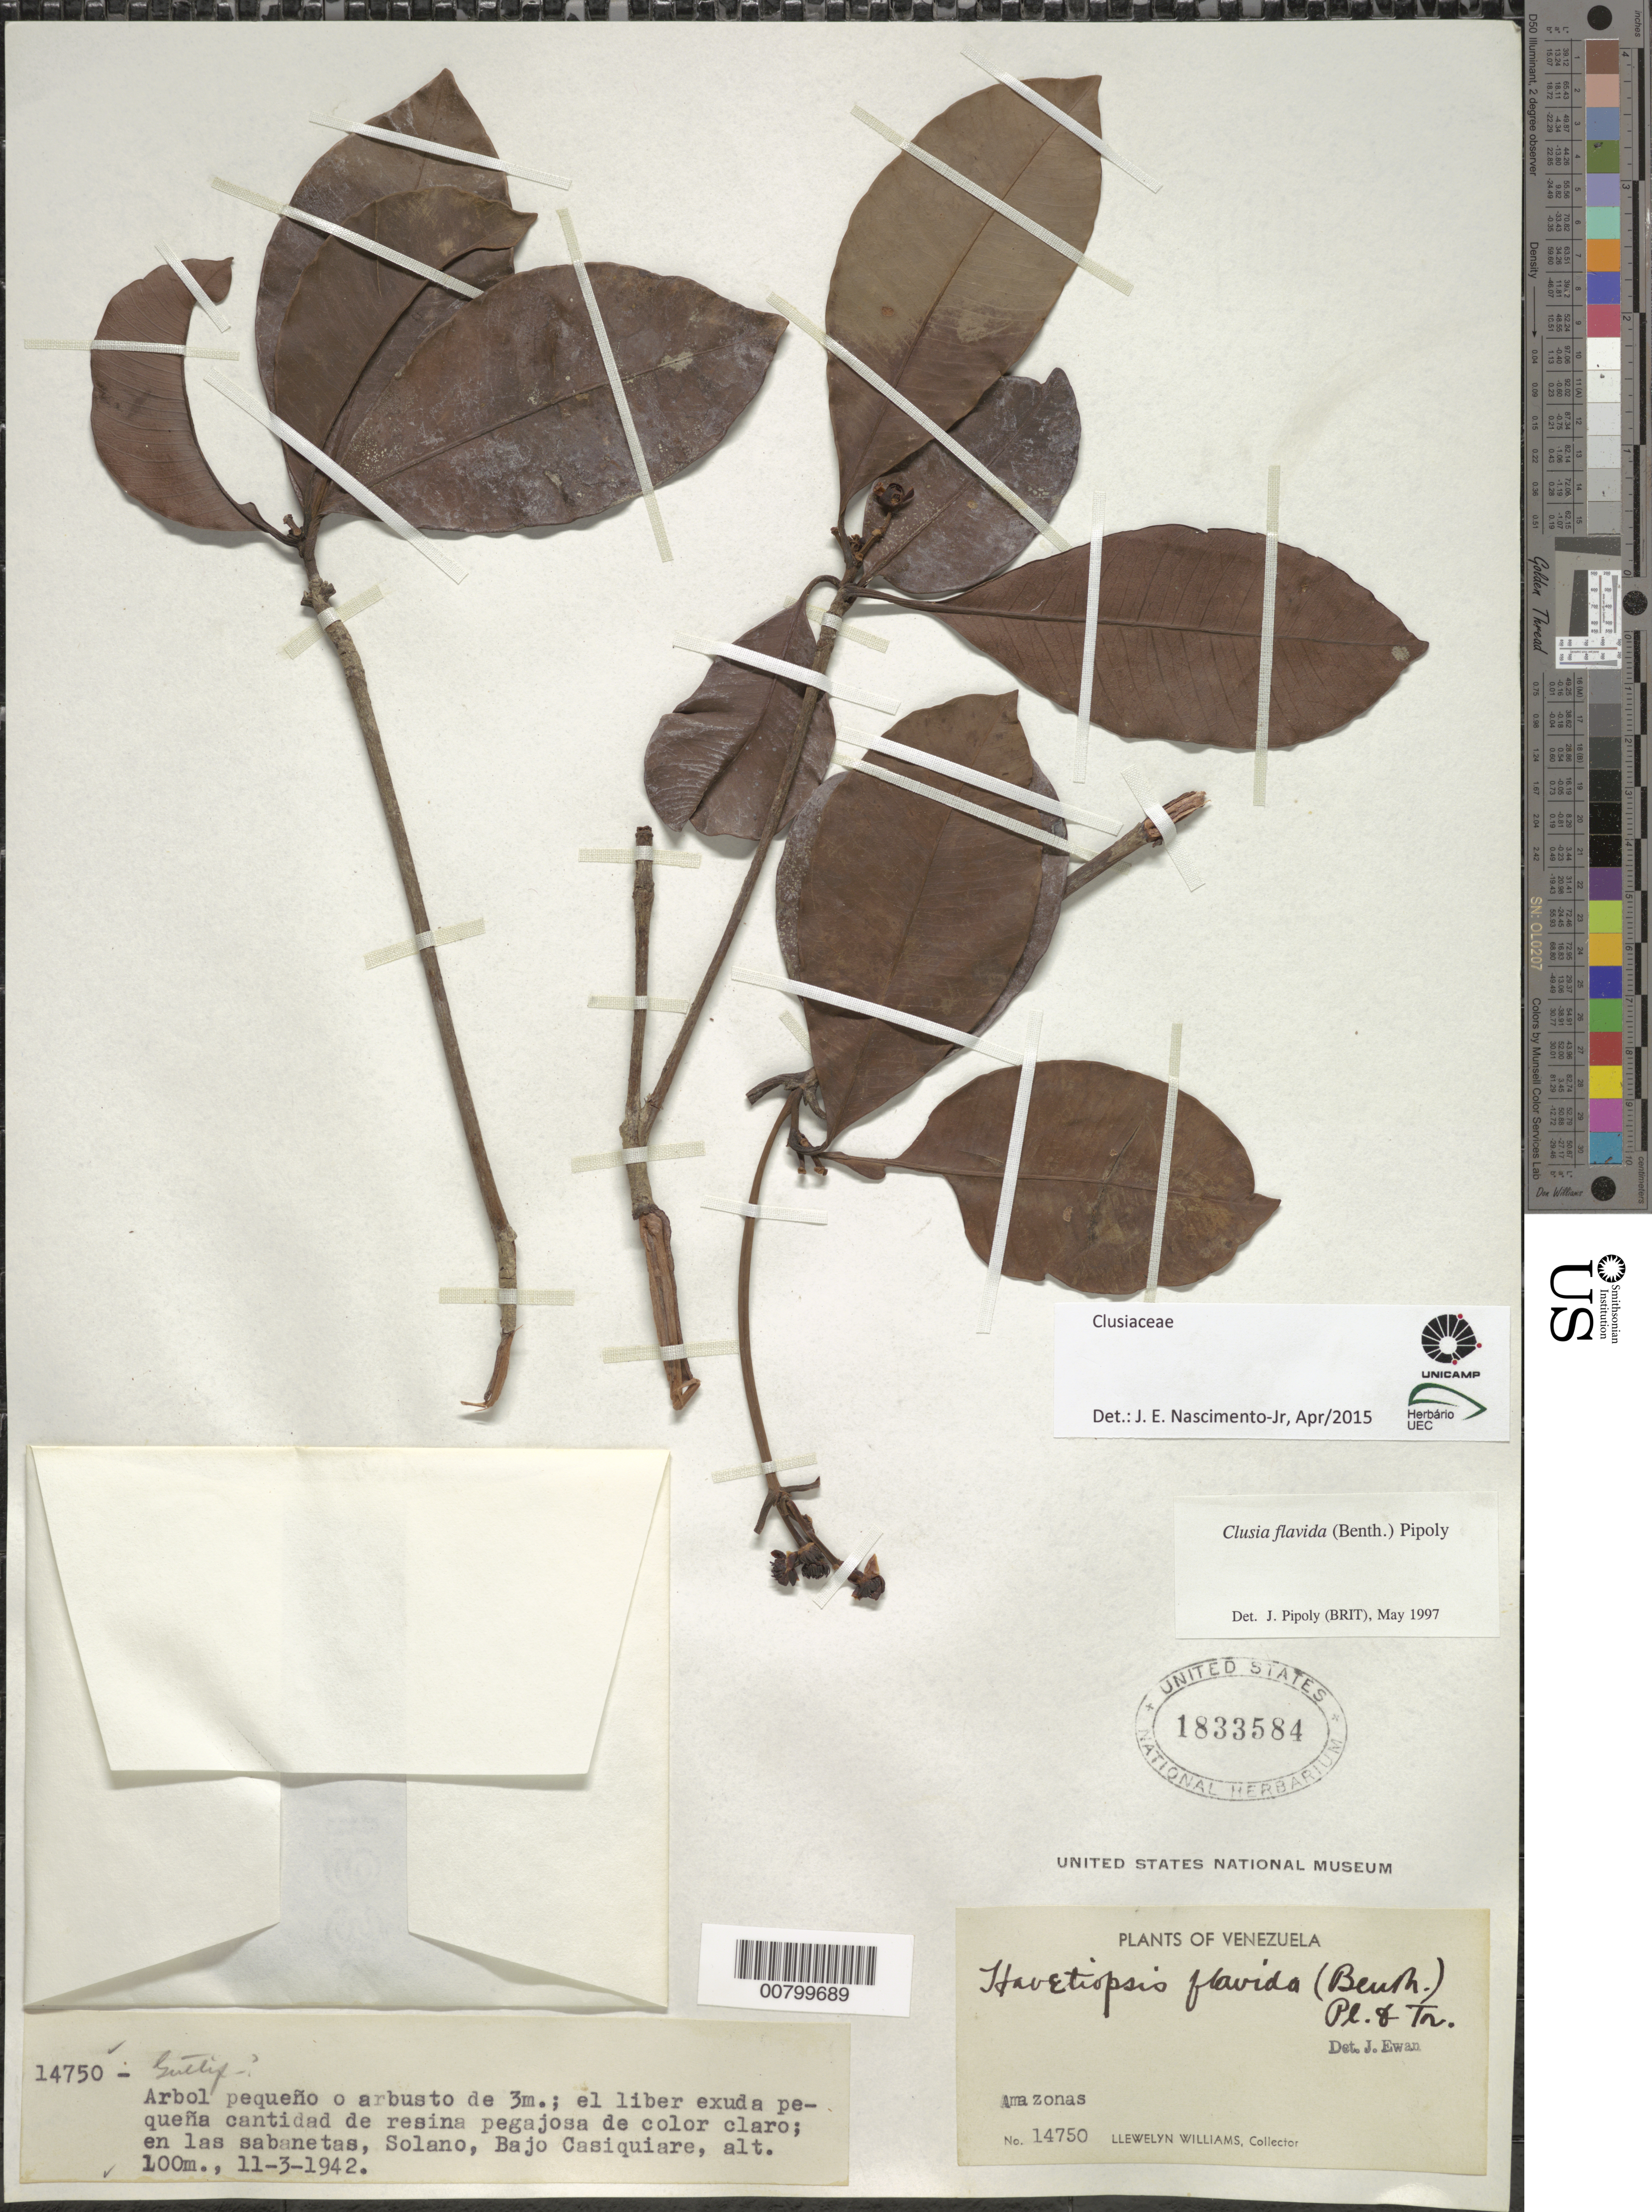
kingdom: Plantae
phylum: Tracheophyta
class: Magnoliopsida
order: Malpighiales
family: Clusiaceae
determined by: Nascimento, Jose E., Jr.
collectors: Ll. Williams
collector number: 14750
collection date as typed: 11-Mar-42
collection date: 1942-03-11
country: Venezuela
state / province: Amazonas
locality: Solano, Bajo Río Casiquiare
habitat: Sabanetas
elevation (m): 100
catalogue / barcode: US 1833584